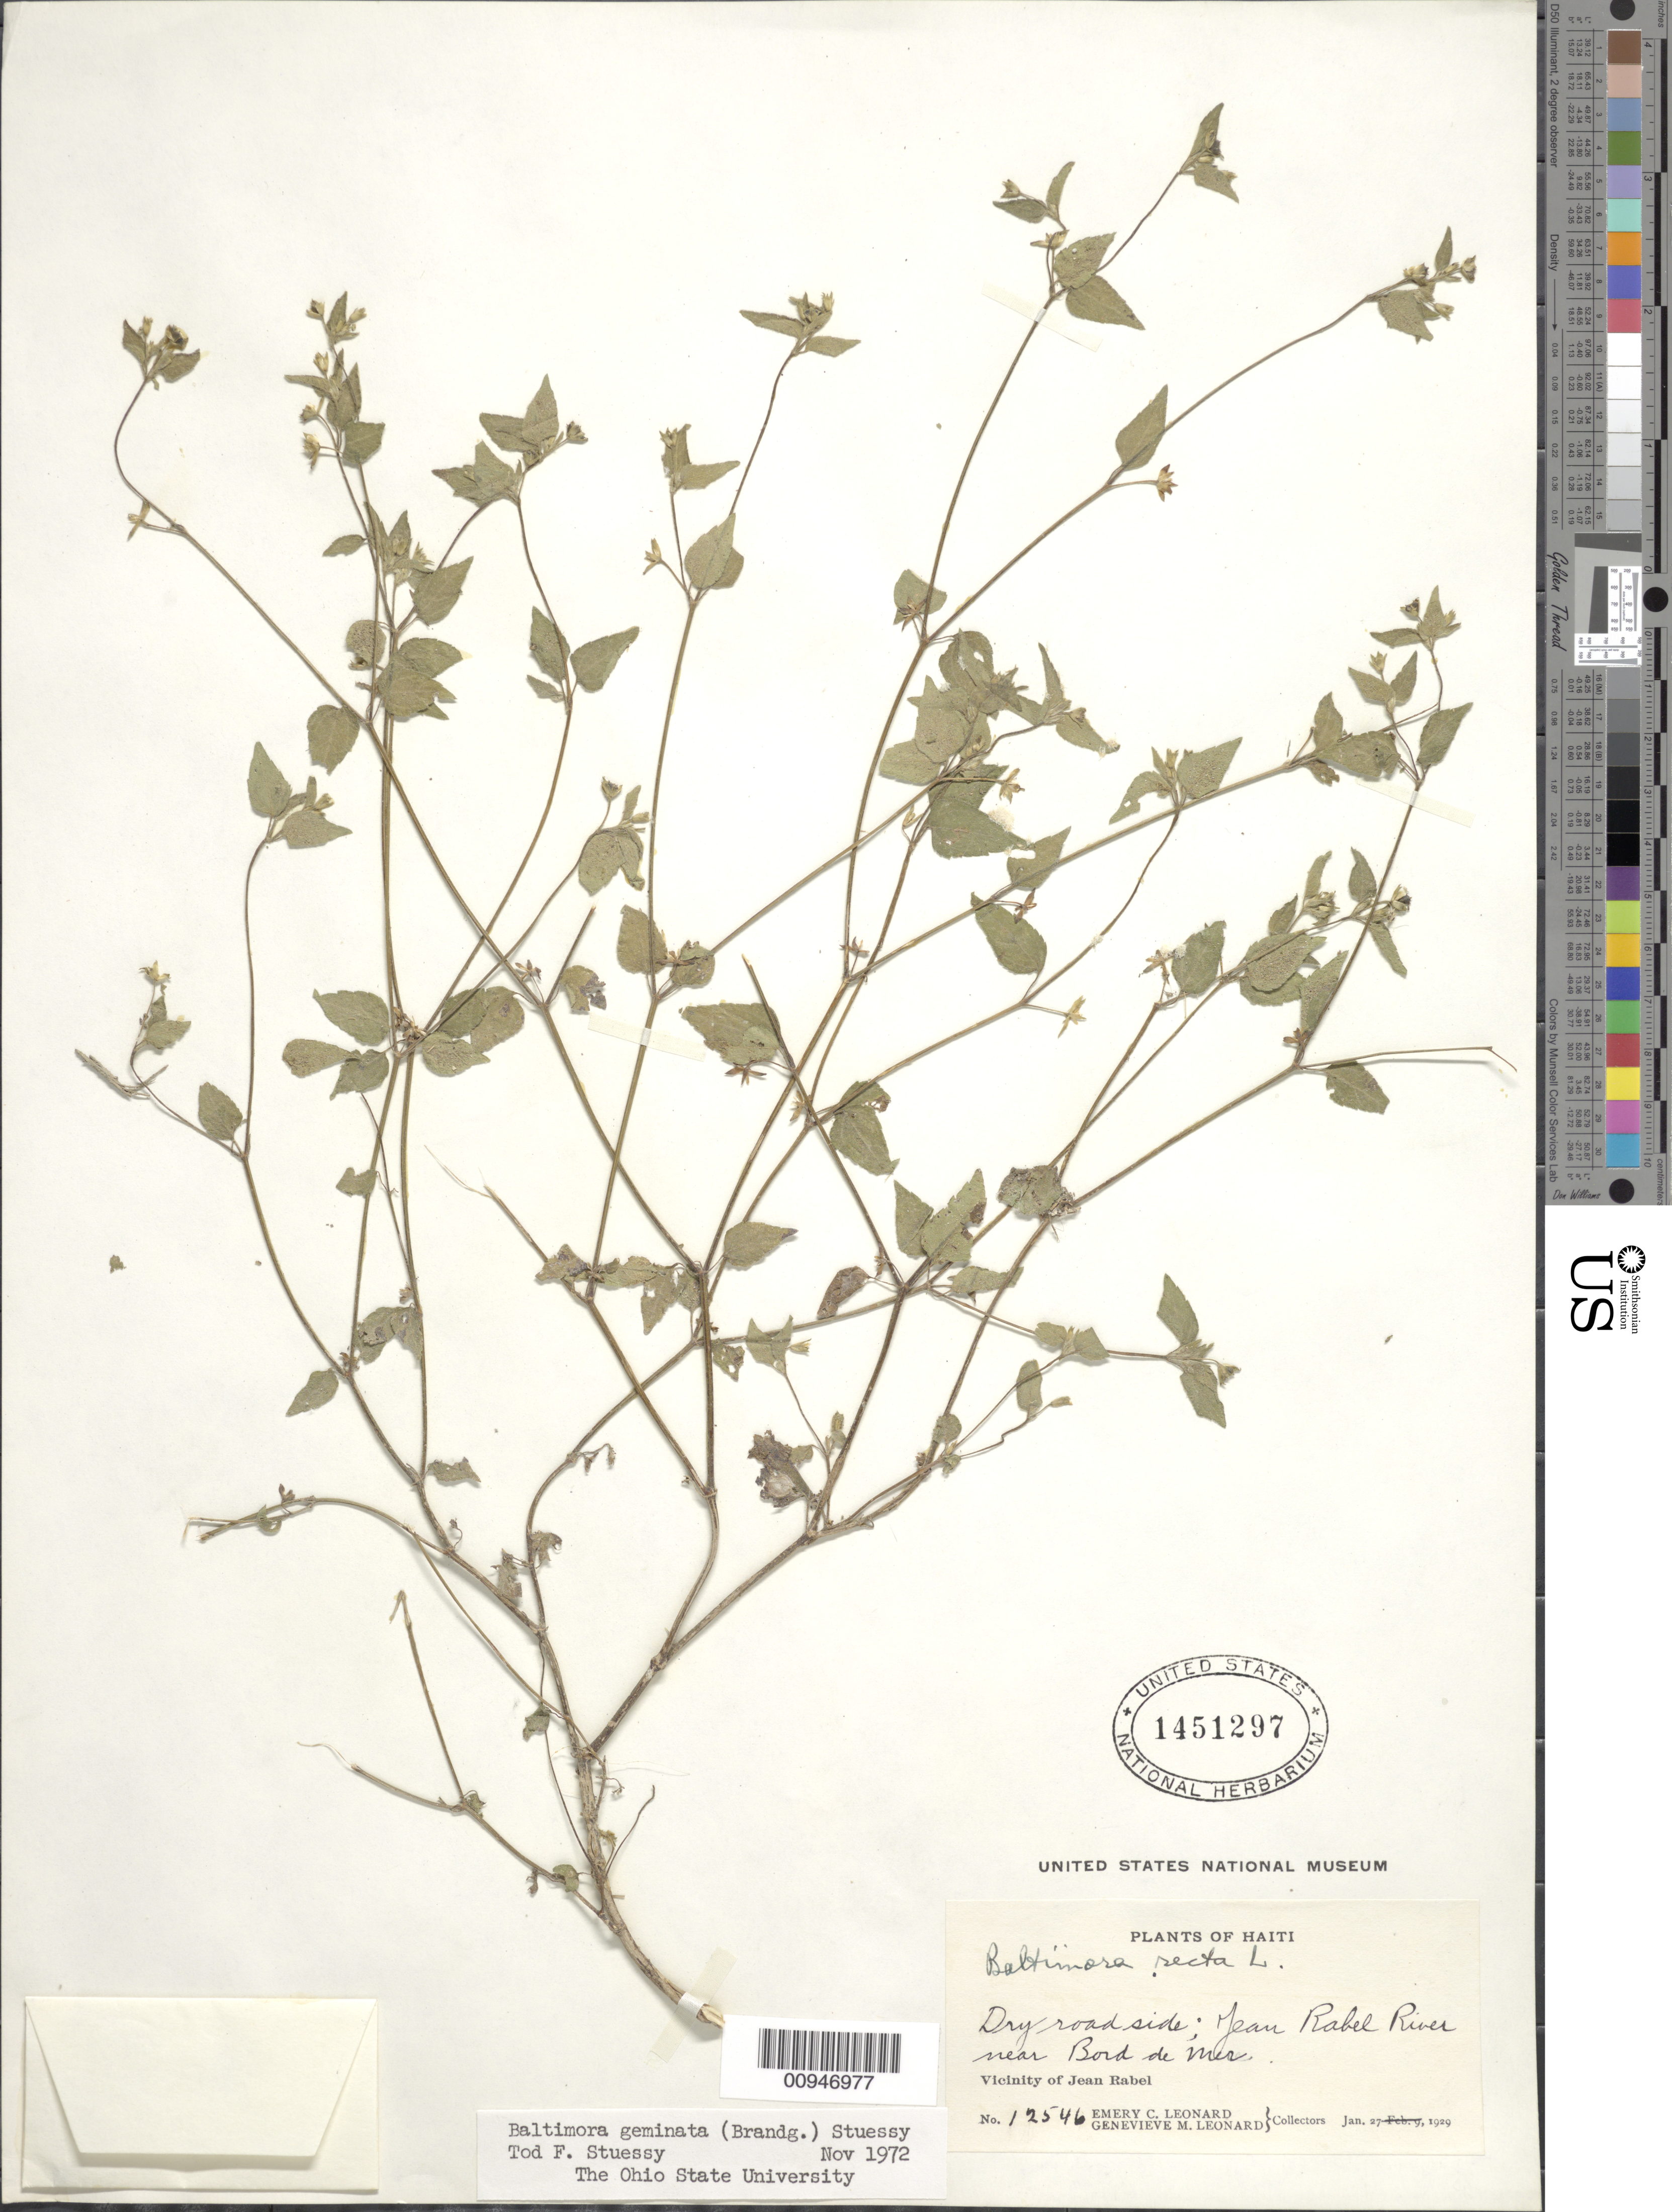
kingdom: Plantae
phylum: Tracheophyta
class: Magnoliopsida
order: Asterales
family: Asteraceae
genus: Baltimora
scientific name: Baltimora geminata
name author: (Brandegee) Stuessy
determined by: Stuessy, T. F.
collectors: E. C. Leonard & G. M. Leonard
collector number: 12546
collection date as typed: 27 Jan 1929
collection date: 1929-01-27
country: Haiti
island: Hispaniola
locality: Vicinity of Jean Rabel, Jean Rabel River near Bord de Mer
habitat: Dry roadside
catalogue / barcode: US 1451297